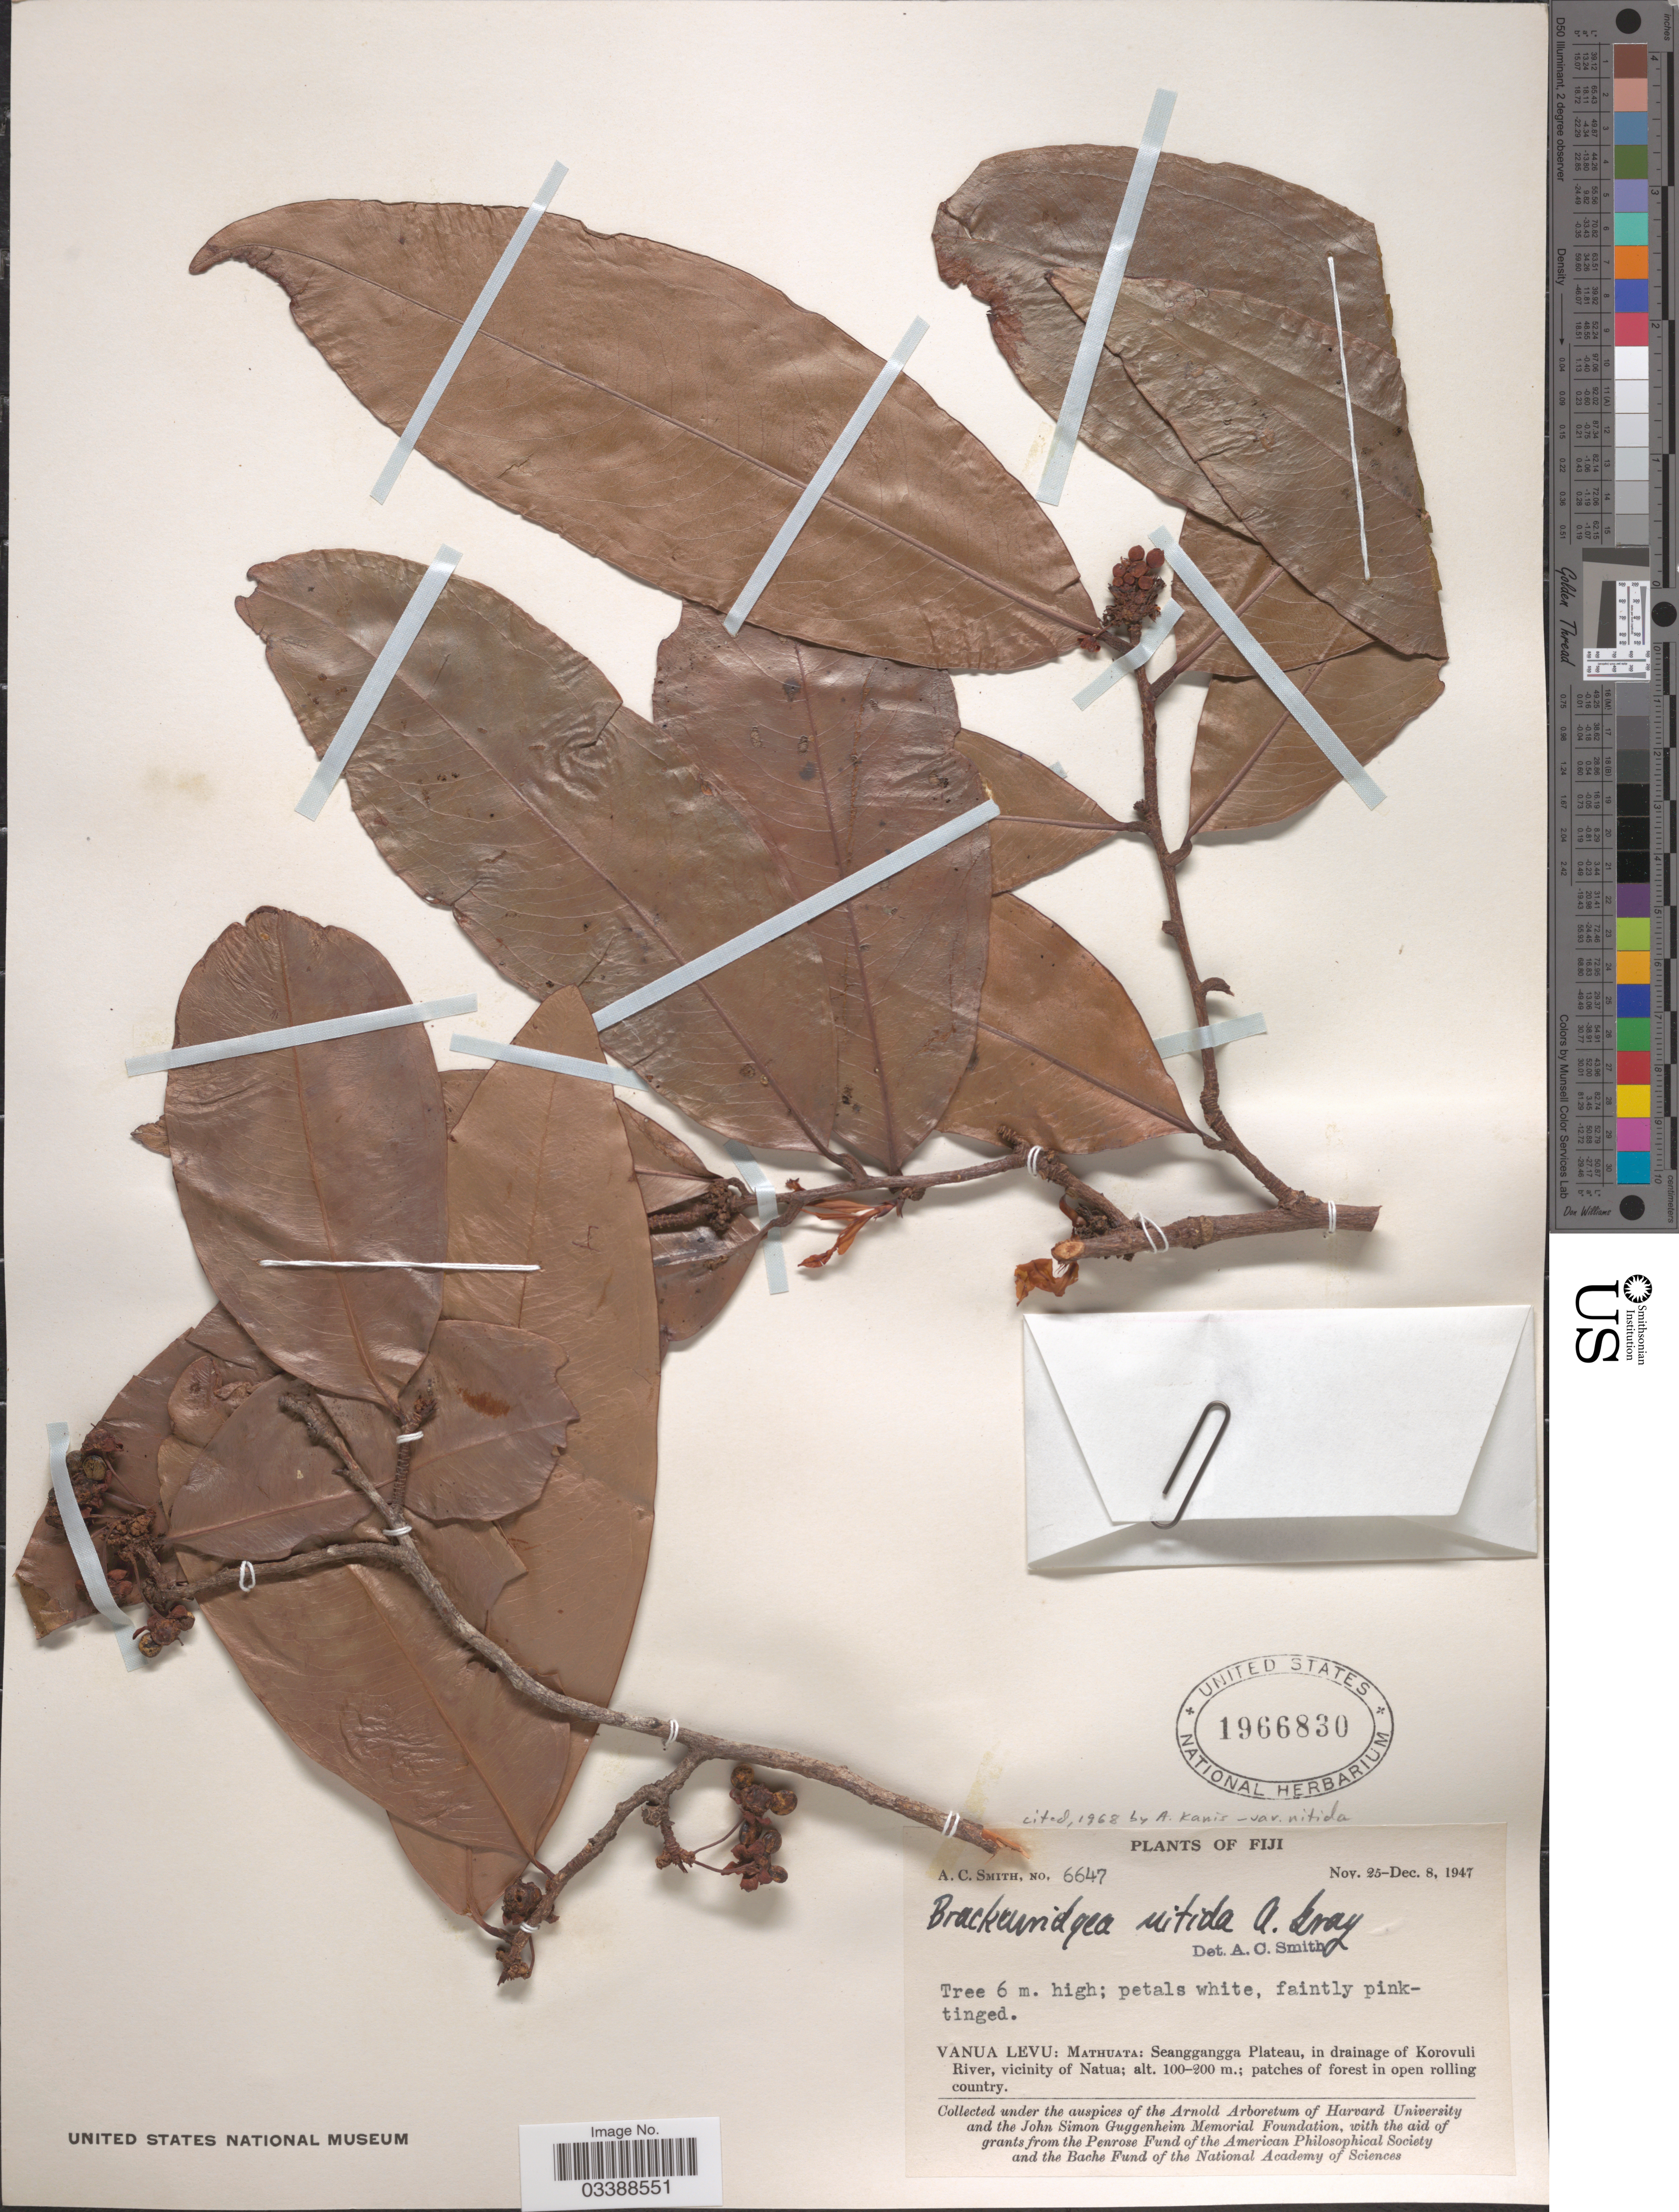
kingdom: Plantae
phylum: Tracheophyta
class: Magnoliopsida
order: Malpighiales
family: Ochnaceae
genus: Brackenridgea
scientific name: Brackenridgea nitida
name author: A. Gray in Wilkes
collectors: A. C. Smith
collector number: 6647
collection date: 1947-11-25/1947-12-08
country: Fiji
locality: Vanua Levu: Mathuata: Seanggangga Plateau, in drainage of Korovuli River, vicinity of Natua.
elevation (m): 100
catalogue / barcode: US 1966830